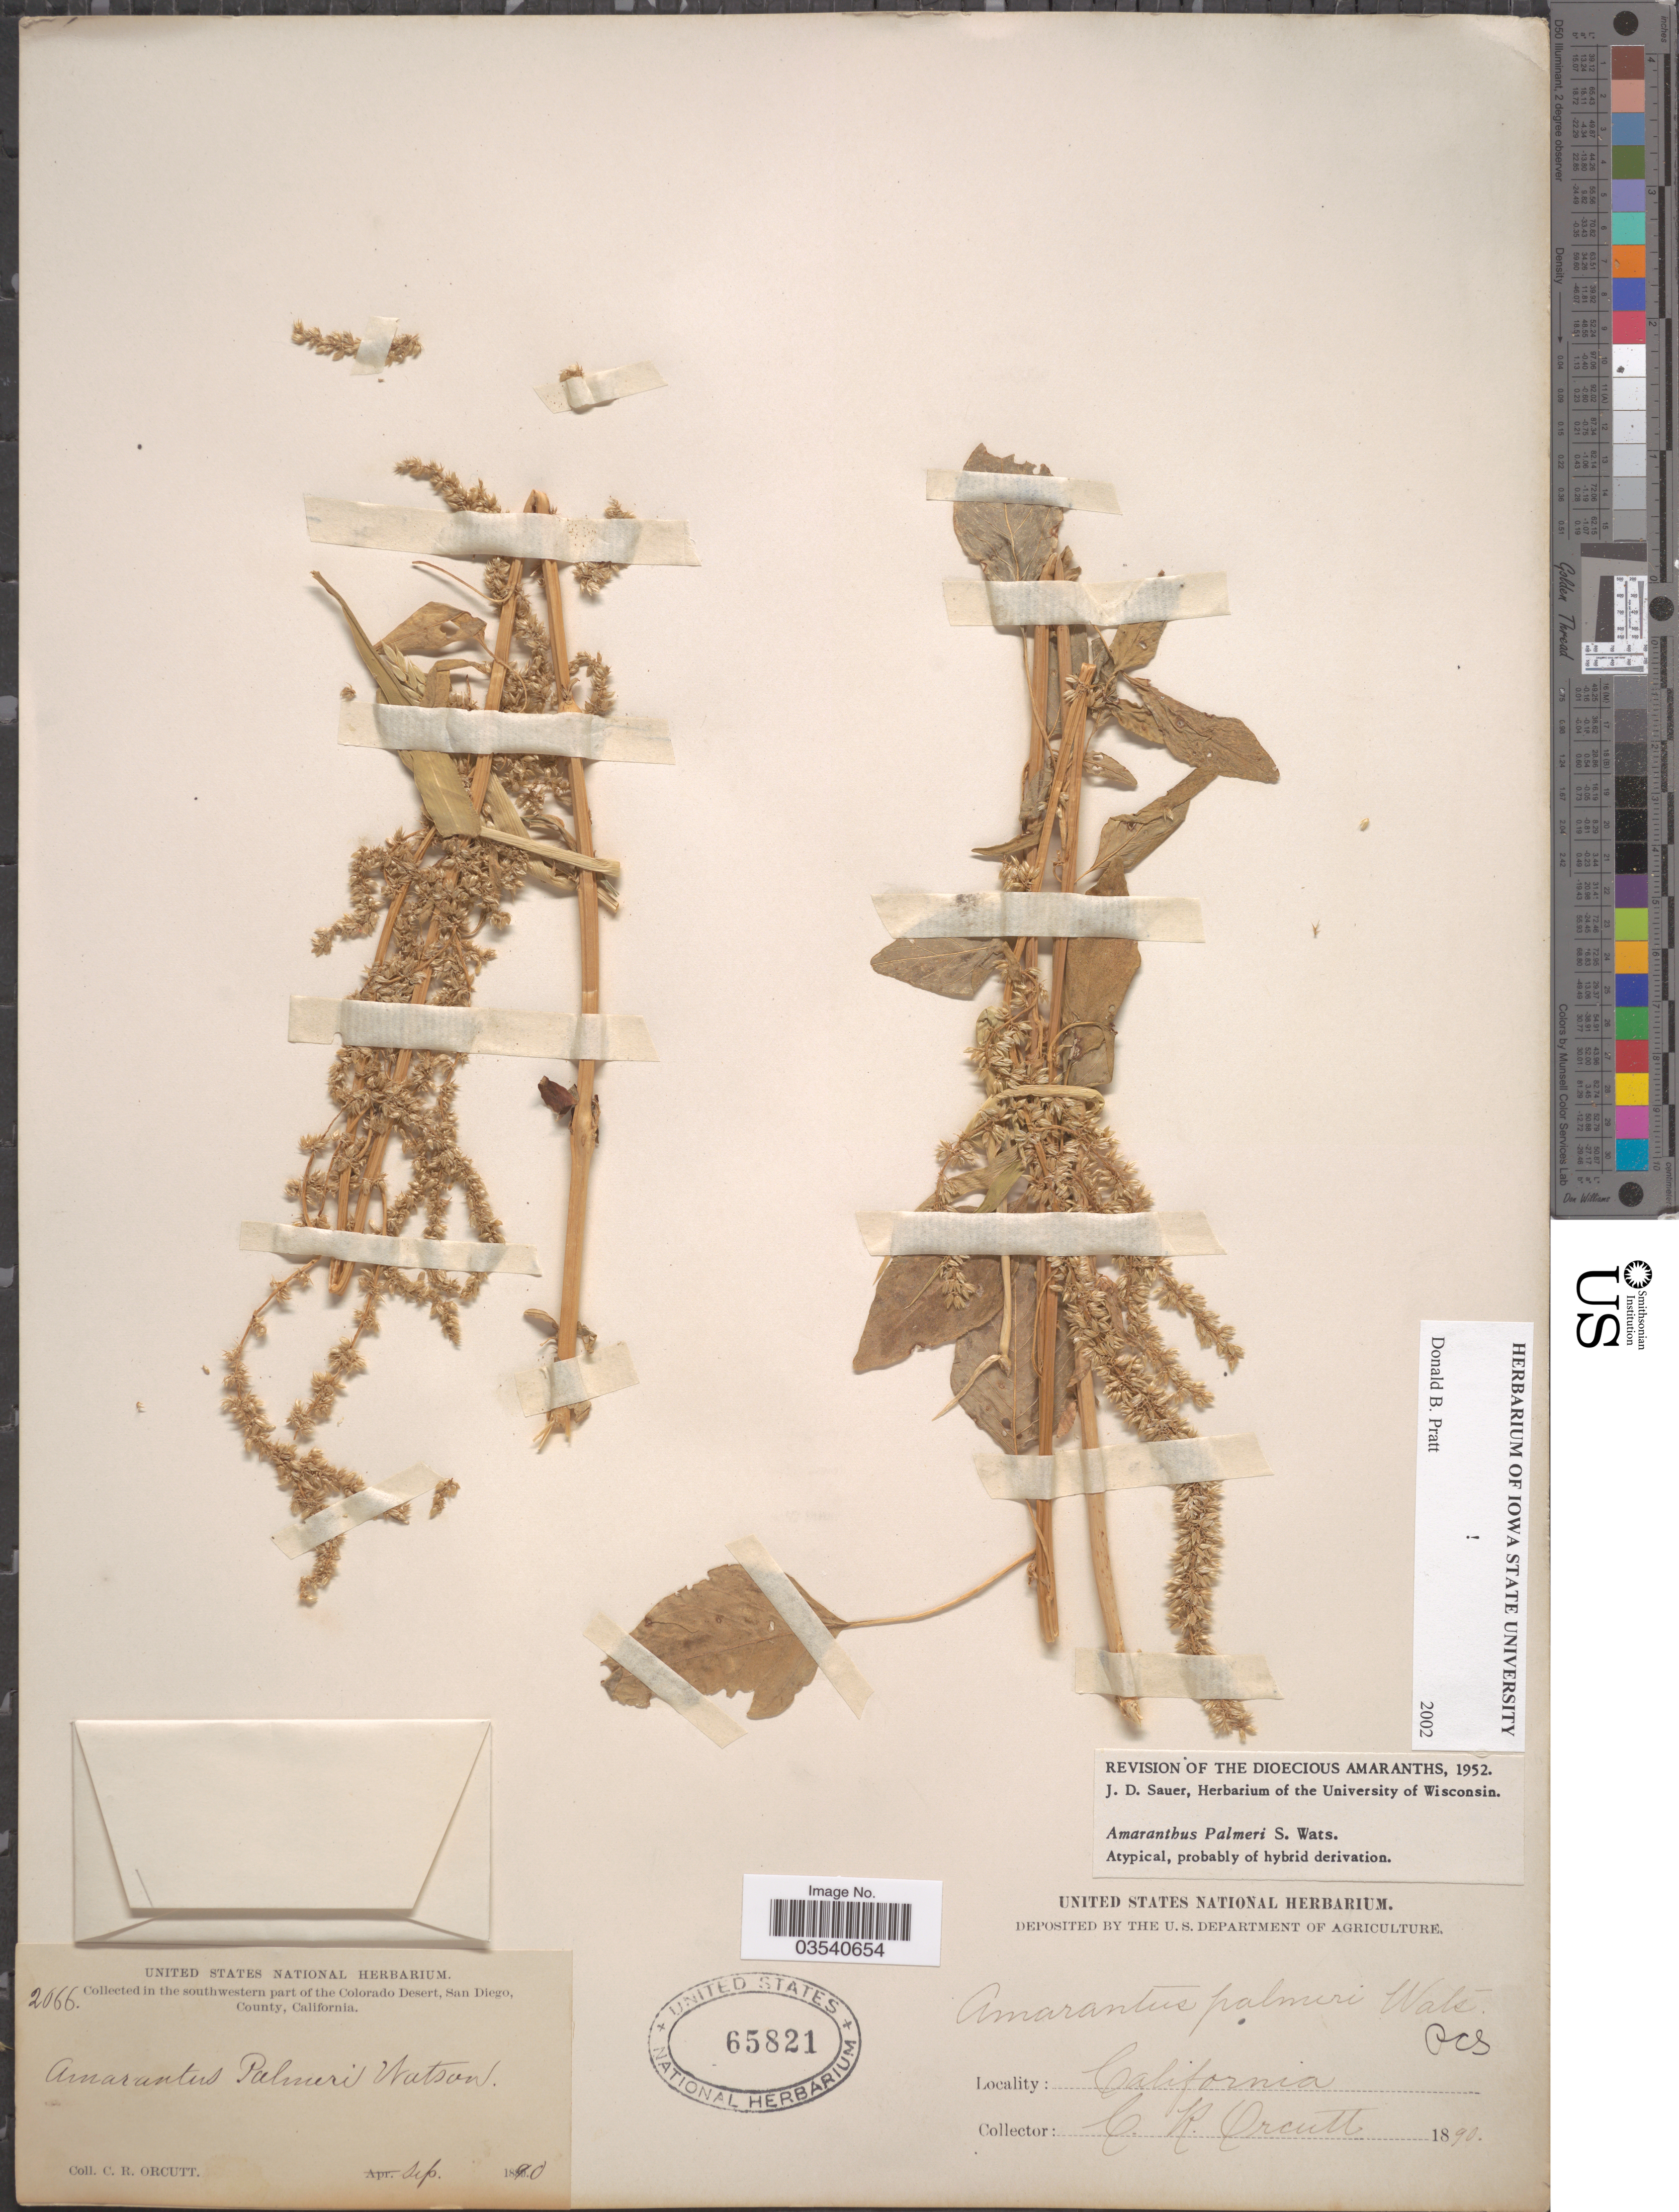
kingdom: Plantae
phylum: Tracheophyta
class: Magnoliopsida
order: Caryophyllales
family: Amaranthaceae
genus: Amaranthus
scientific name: Amaranthus palmeri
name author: S. Watson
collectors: C. R. Orcutt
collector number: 2066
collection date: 1890-09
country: United States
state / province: California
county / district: San Diego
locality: The southwestern part of the Colorado Desert, San Diego County.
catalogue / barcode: US 65821